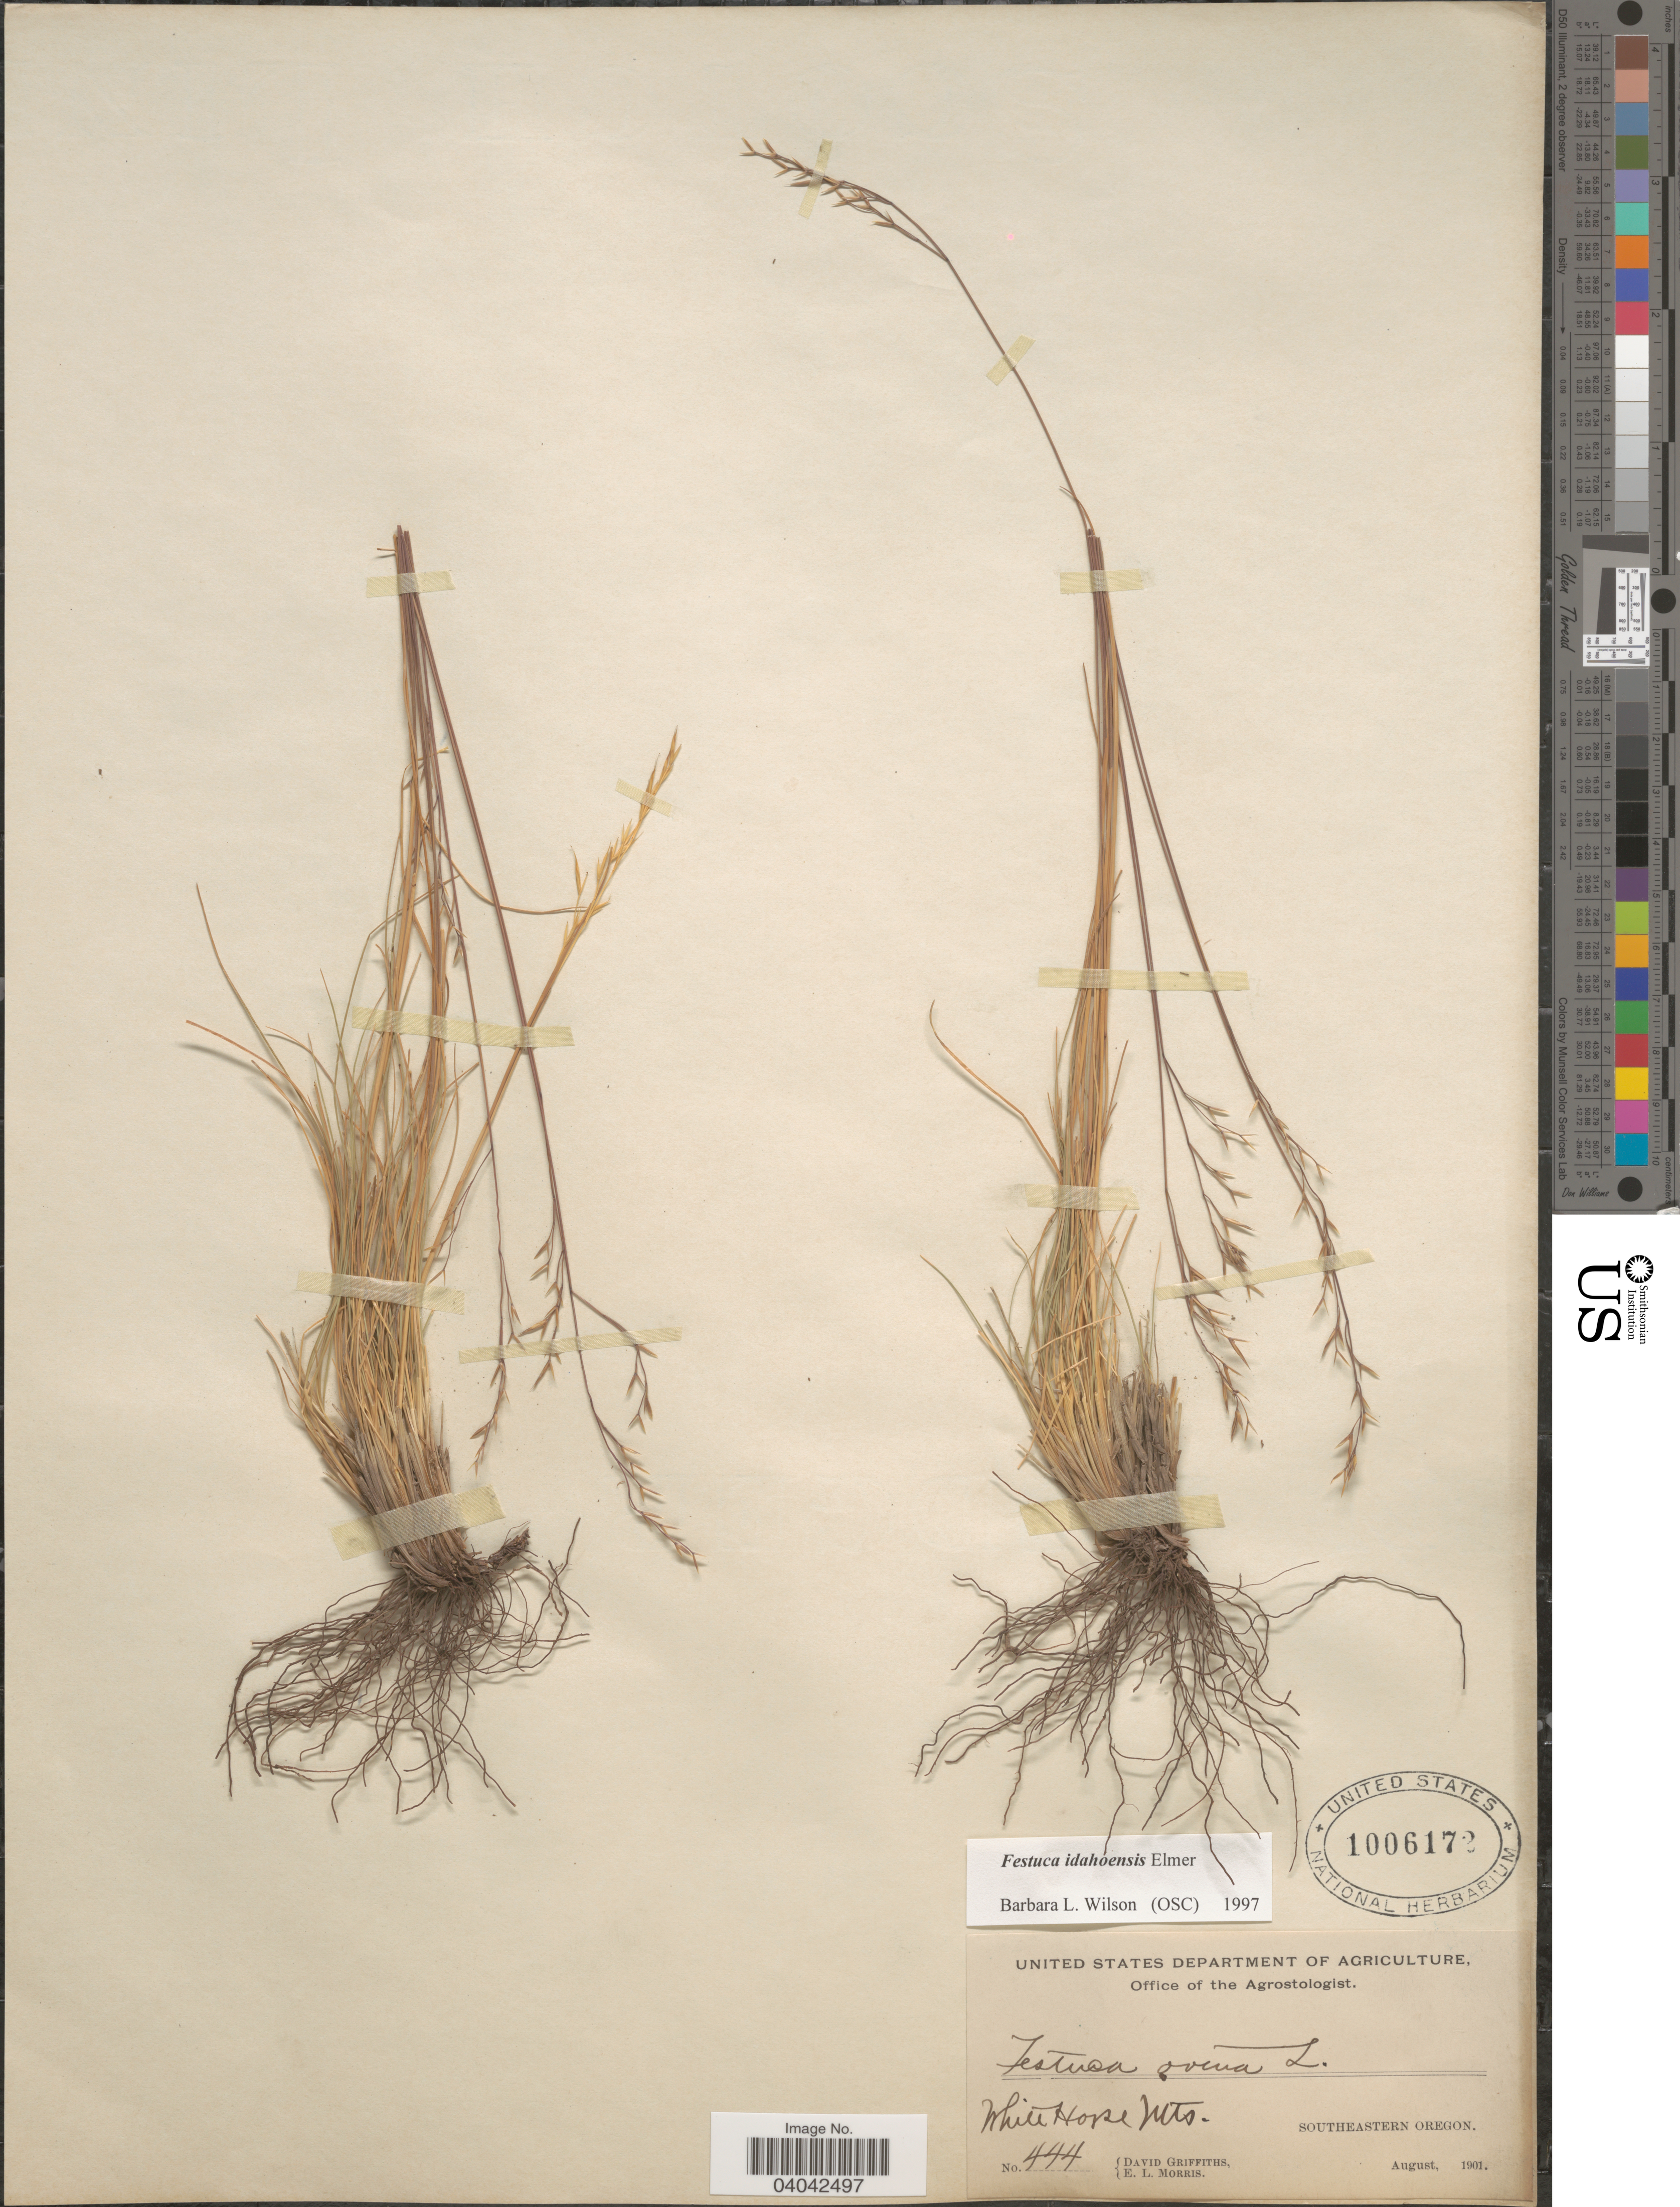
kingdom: Plantae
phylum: Tracheophyta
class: Liliopsida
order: Poales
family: Poaceae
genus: Festuca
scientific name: Festuca idahoensis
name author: Elmer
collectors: D. Griffiths & E. Morris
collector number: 444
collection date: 1901-08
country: United States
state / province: Oregon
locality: White Horse Mts. Southeastern Oregon.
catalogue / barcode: US 1006172